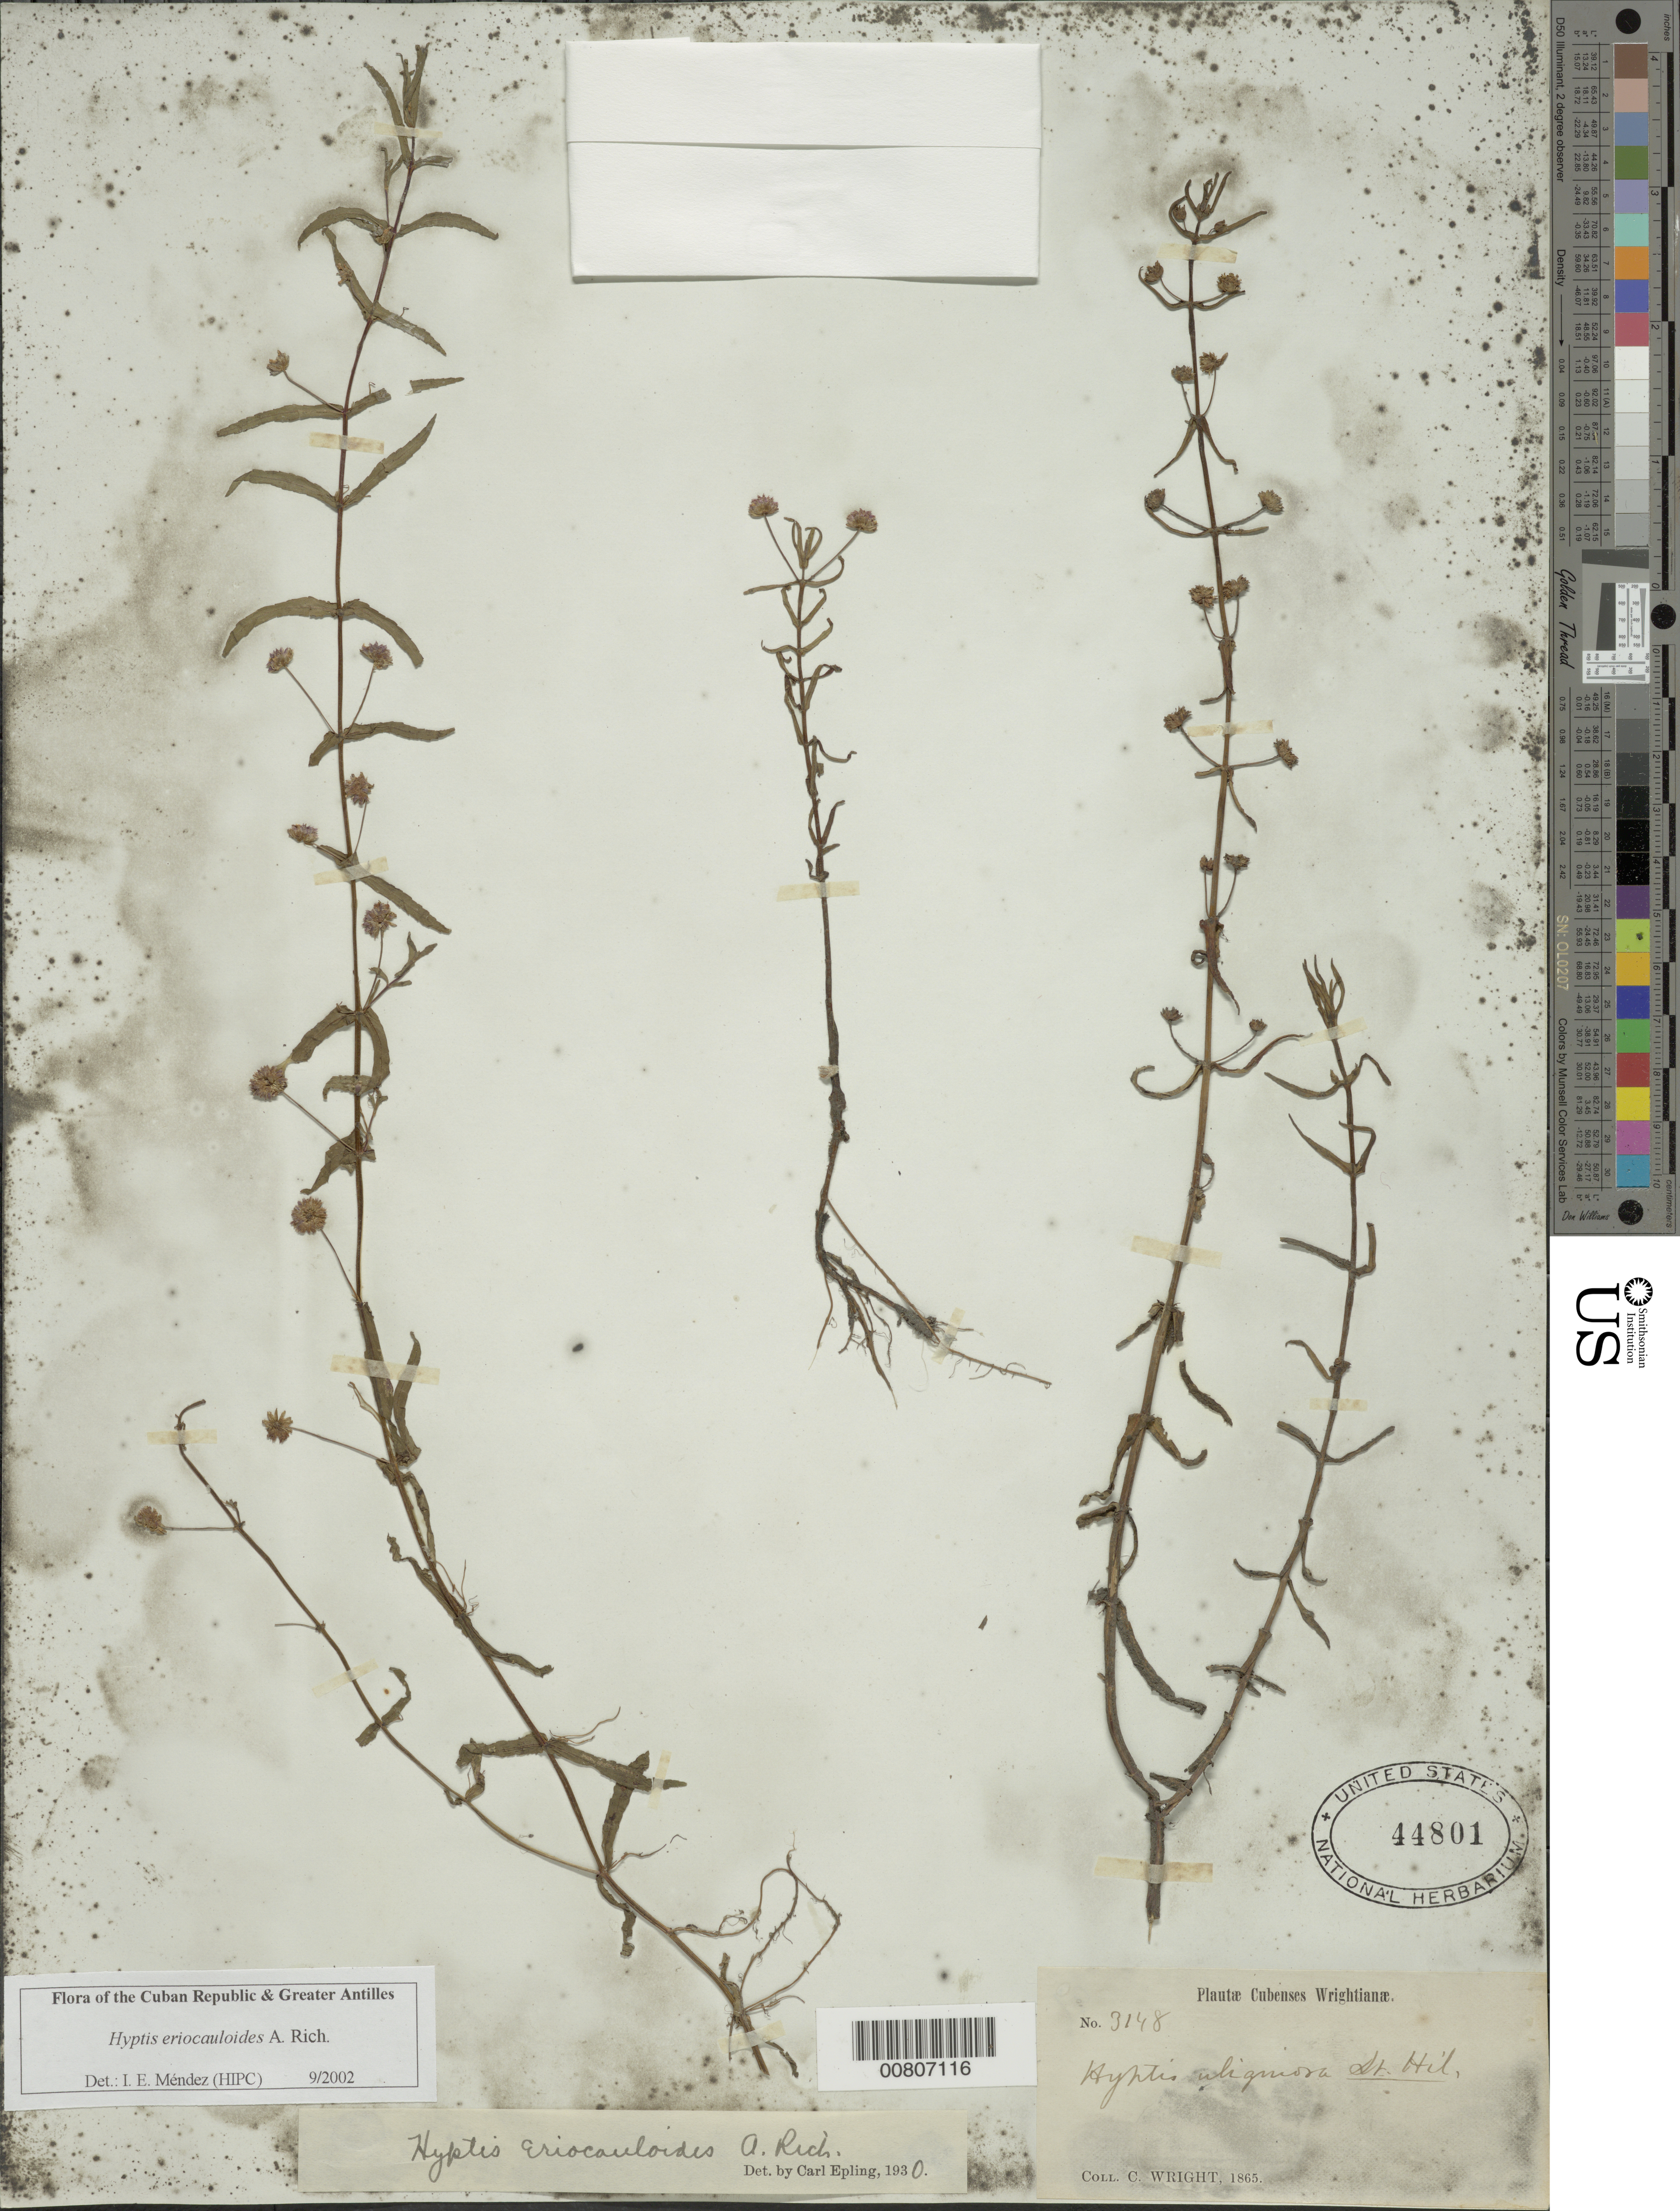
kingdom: Plantae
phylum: Tracheophyta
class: Magnoliopsida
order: Lamiales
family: Lamiaceae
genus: Hyptis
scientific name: Hyptis eriocauloides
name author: A. Rich.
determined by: Méndez, Isidro E., (HIPC)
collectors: C. Wright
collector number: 3148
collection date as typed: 1865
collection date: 1865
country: Cuba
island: Cuba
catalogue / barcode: US 44801